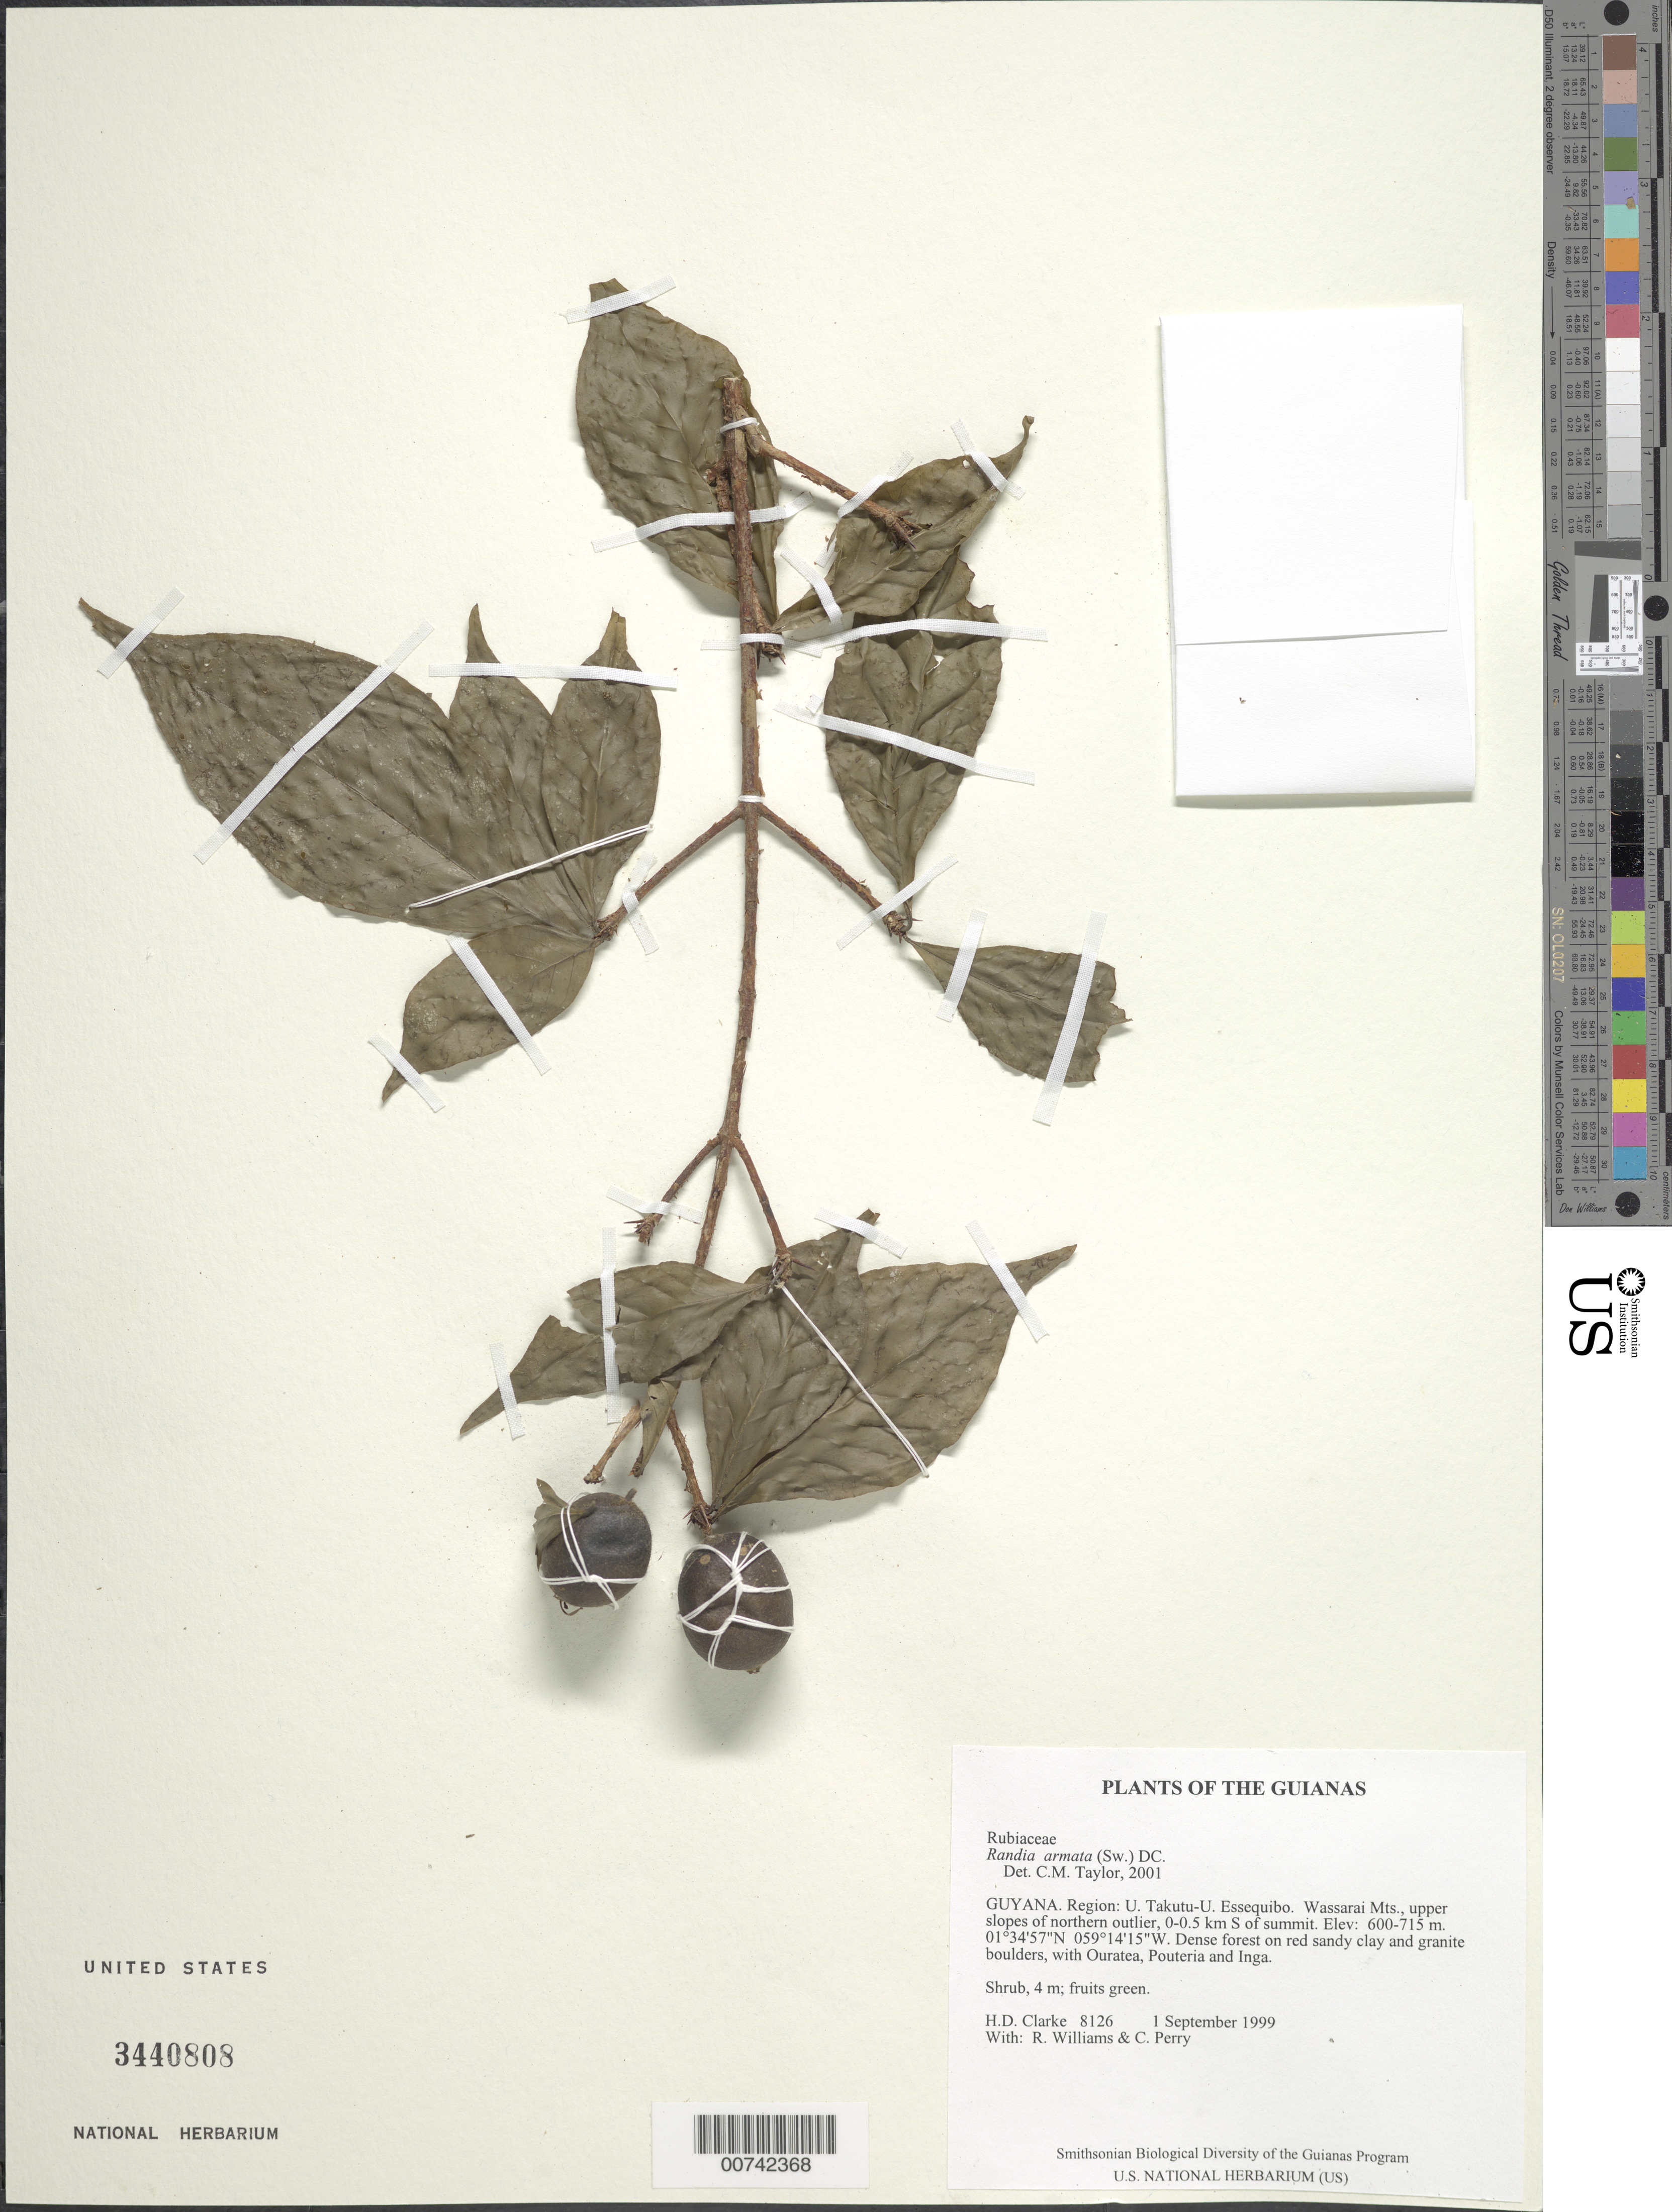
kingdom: Plantae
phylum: Tracheophyta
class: Magnoliopsida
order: Gentianales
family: Rubiaceae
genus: Randia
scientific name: Randia armata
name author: (Sw.) DC.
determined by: Taylor, Charlotte M.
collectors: H. D. Clarke, R. Williams & C. Perry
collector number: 8126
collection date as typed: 1 September 1999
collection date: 1999-09-01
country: Guyana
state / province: U. Takutu-U. Essequibo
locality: Wassarai Mts., upper slopes of northern outlier, 0-0.5 km S of summit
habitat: Dense forest on red sandy clay and granite boulders, with Ouratea, Pouteria and Inga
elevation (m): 600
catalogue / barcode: US 3440808